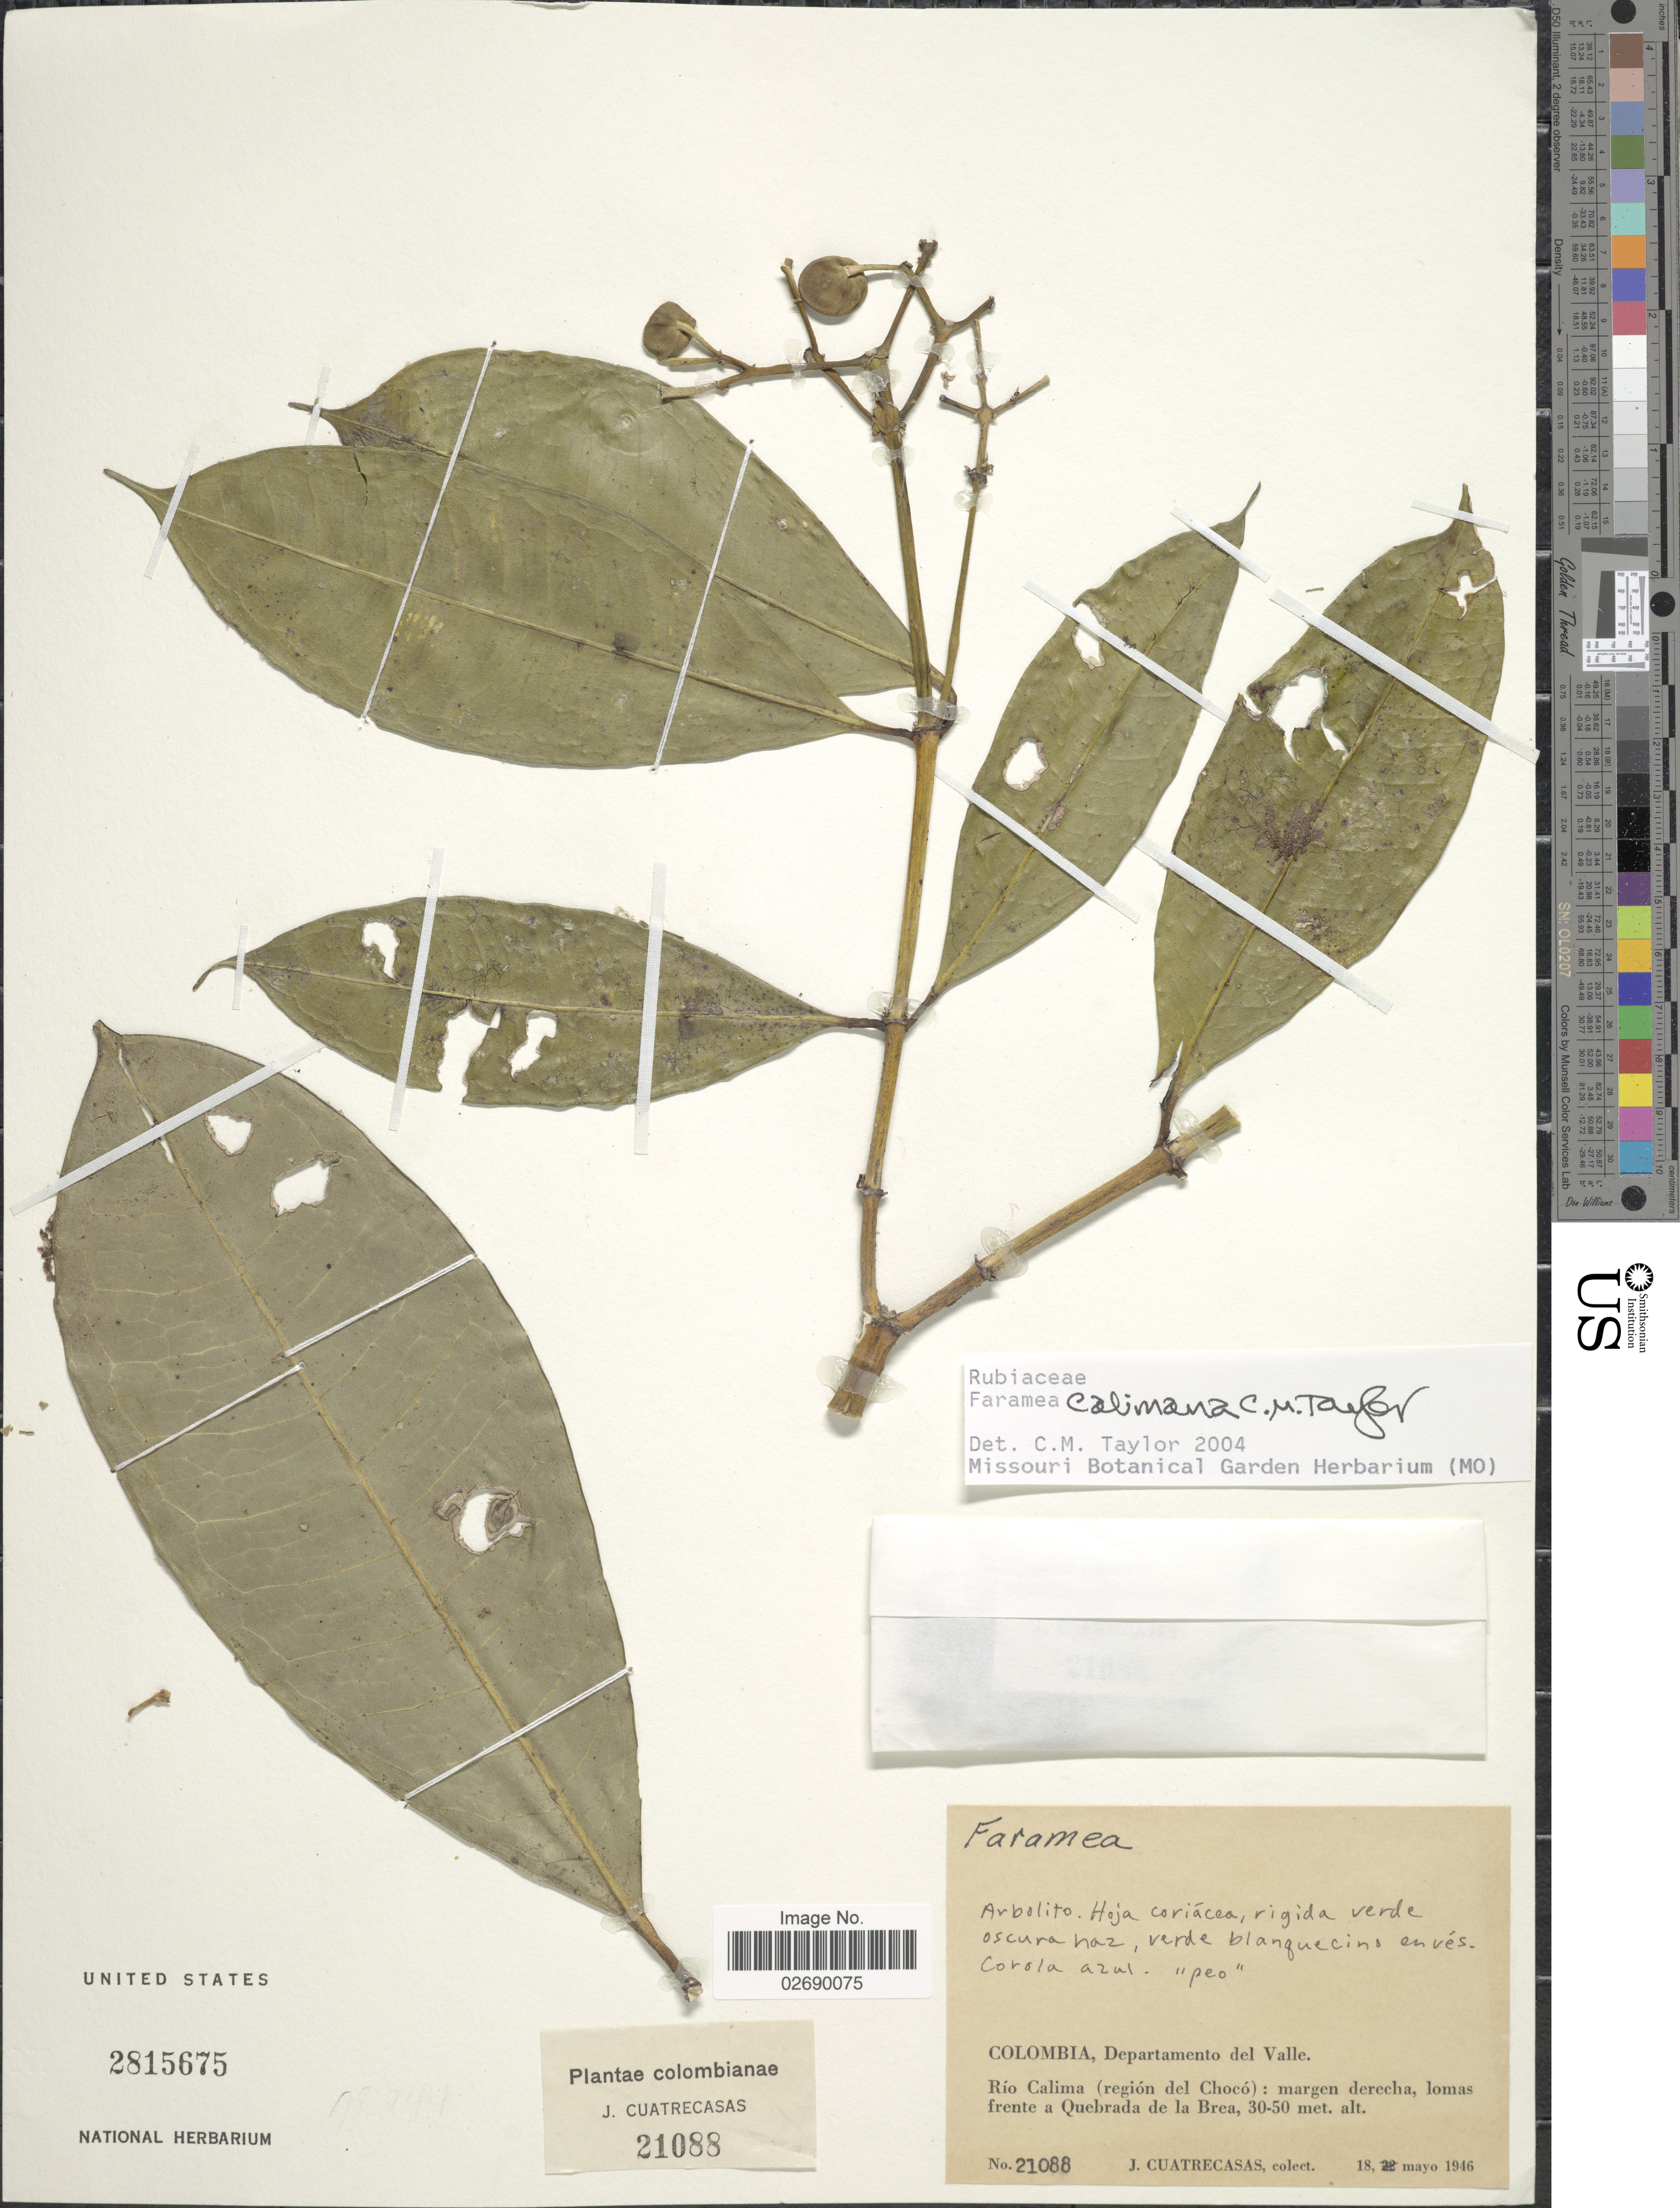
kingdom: Plantae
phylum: Tracheophyta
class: Magnoliopsida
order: Gentianales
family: Rubiaceae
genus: Faramea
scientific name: Faramea calimana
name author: C.M. Taylor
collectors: J. Cuatrecasas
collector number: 21088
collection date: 1946-05-18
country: Colombia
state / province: Valle del Cauca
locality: Departamento del Valle. Rio Calima (region del Choco): margen derecha, lomas frente a Quebrada de la Brea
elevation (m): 30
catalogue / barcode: US 2815675